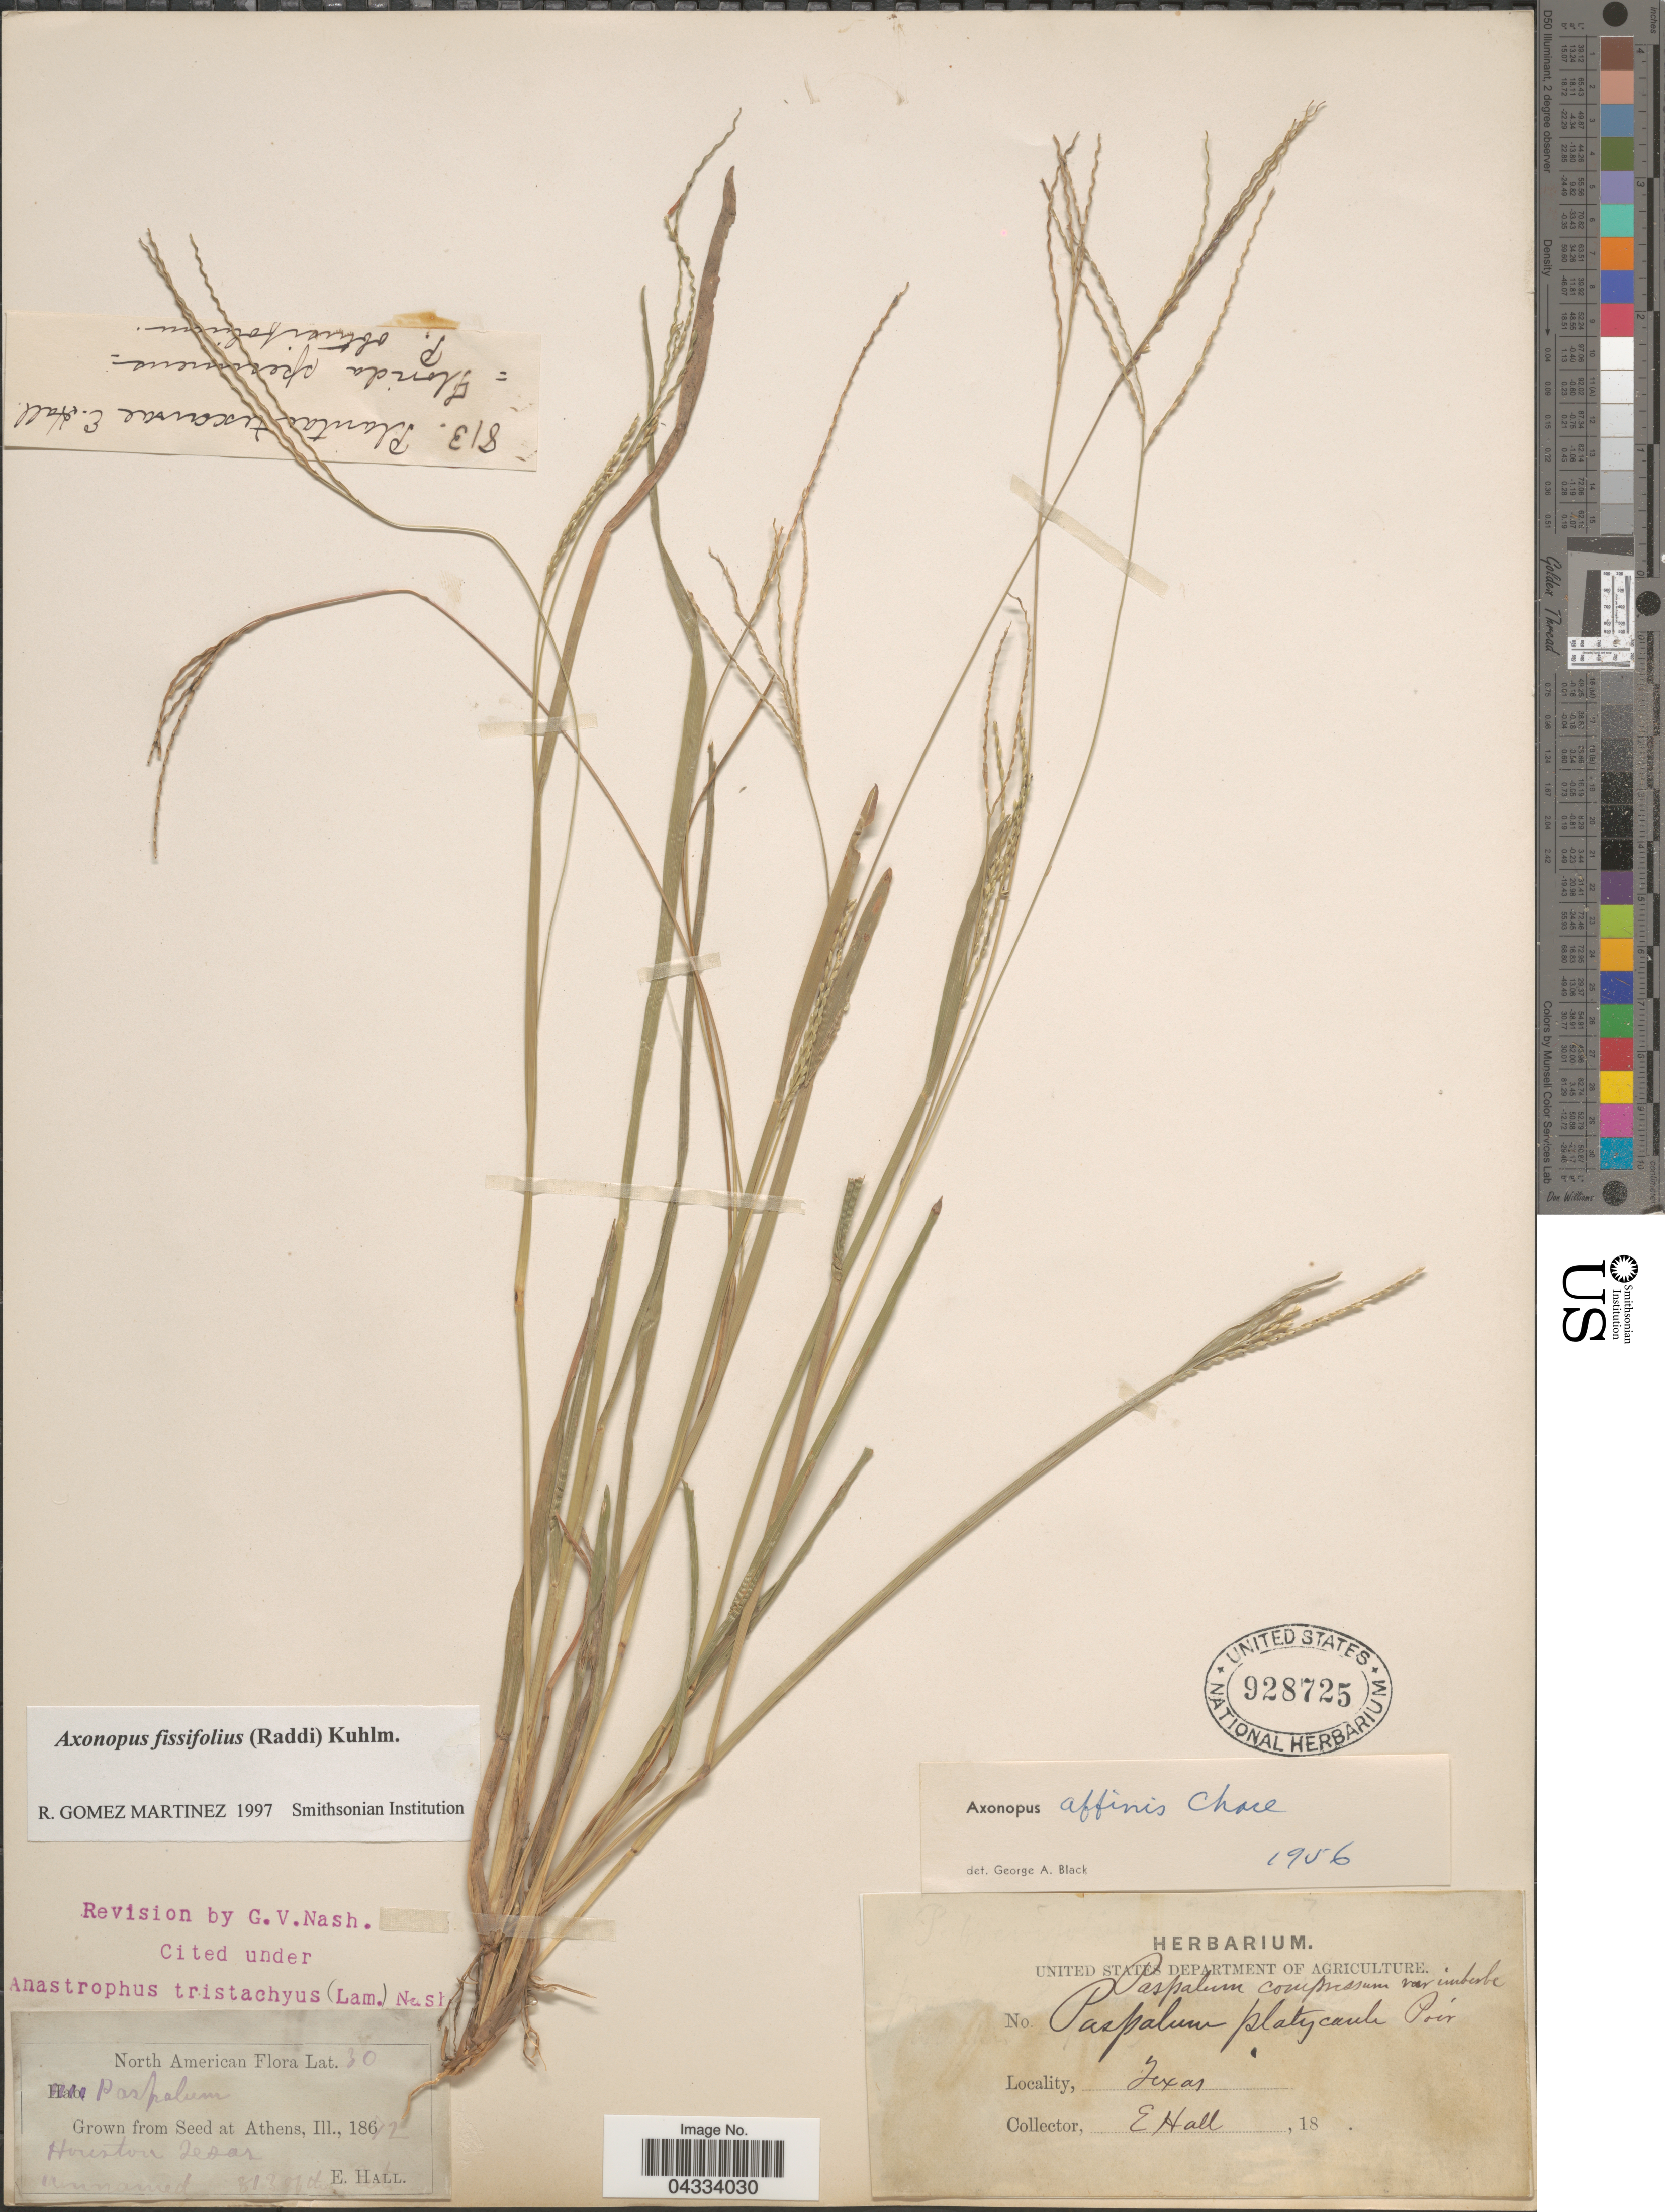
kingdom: Plantae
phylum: Tracheophyta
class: Liliopsida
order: Poales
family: Poaceae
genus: Axonopus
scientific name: Axonopus fissifolius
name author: (Raddi) Kuhlm.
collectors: E. Hall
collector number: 813*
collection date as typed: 18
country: United States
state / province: Texas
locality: Houston.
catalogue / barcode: US 928725